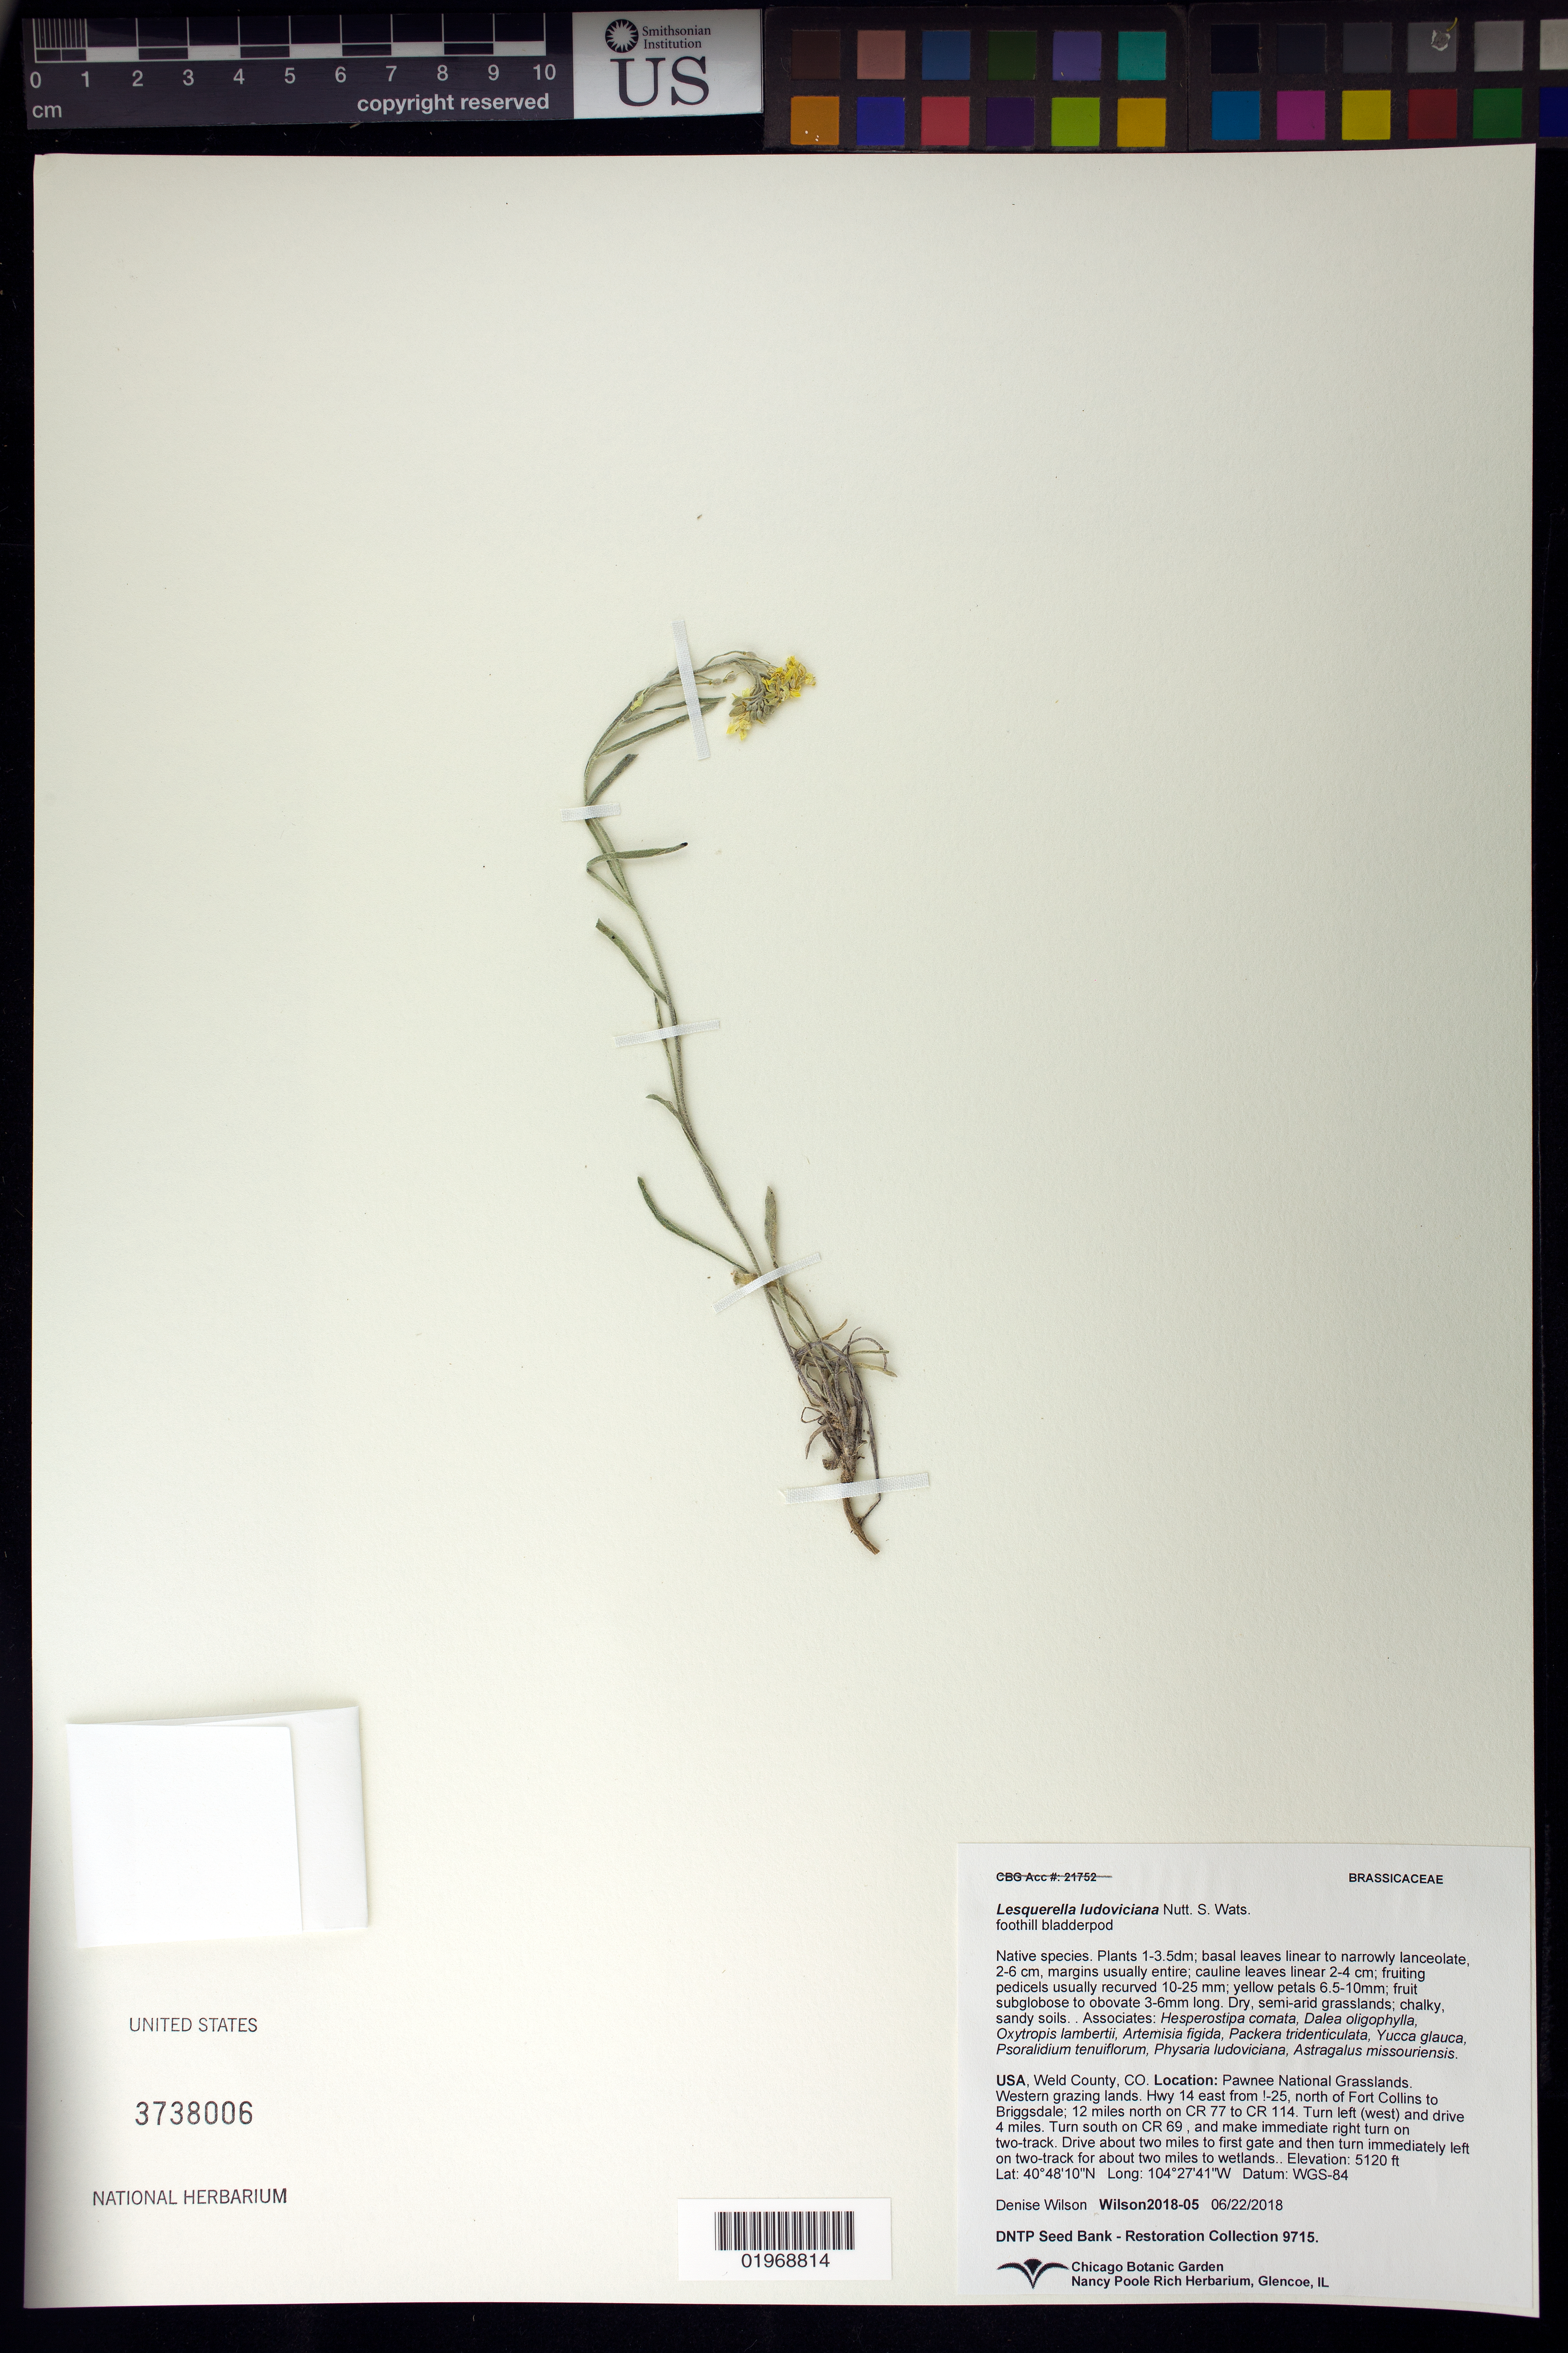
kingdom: Plantae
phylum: Tracheophyta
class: Magnoliopsida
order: Brassicales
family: Brassicaceae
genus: Lesquerella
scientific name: Lesquerella ludoviciana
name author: (Nutt.) S. Watson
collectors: D. Wilson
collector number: Wilson2018-05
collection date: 2018-06-22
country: United States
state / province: Colorado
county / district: Weld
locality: Pawnee National Grasslands, Western grazing lands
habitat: Dry, semi-arid grasslands, chalky, sandy soils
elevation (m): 1561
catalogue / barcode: US 3738006